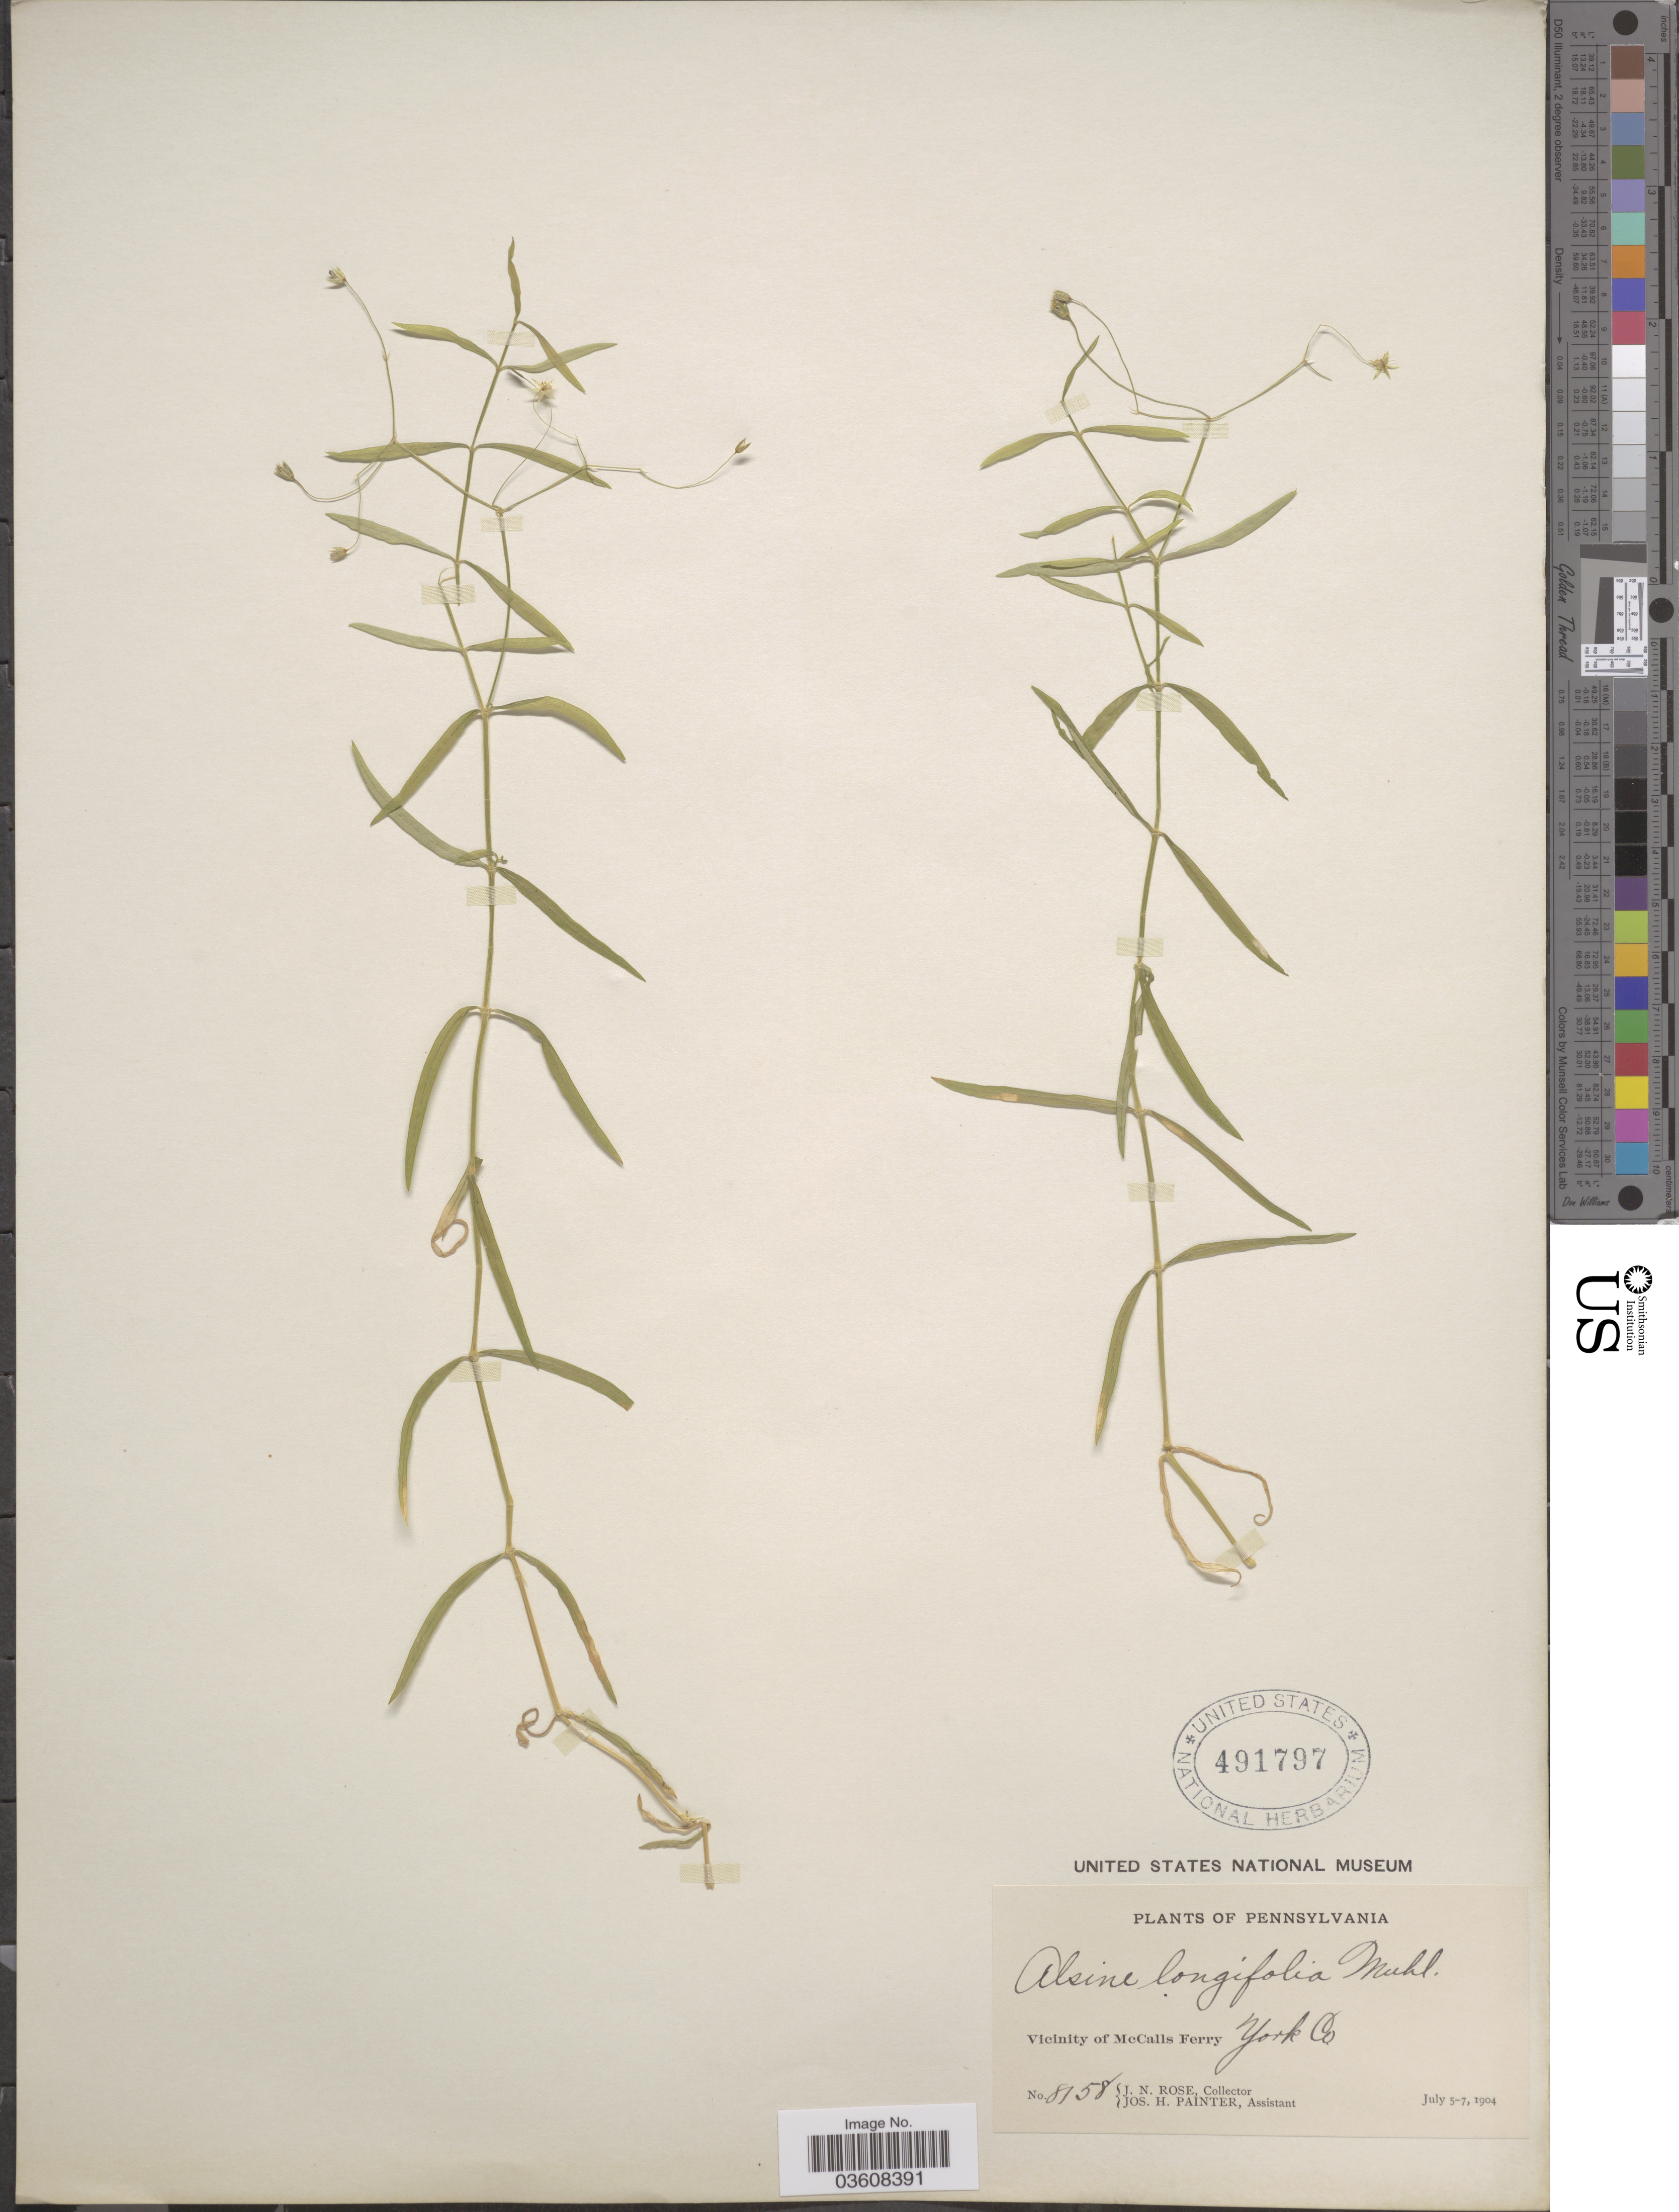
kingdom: Plantae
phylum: Tracheophyta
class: Magnoliopsida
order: Caryophyllales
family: Caryophyllaceae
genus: Stellaria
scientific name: Stellaria longifolia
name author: Muhl. ex Willd.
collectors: J. N. Rose & J. H. Painter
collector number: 8158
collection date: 1904-07-05/1904-07-07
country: United States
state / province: Pennsylvania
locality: Vicinity of McCalls Ferry. York Co.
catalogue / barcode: US 491797